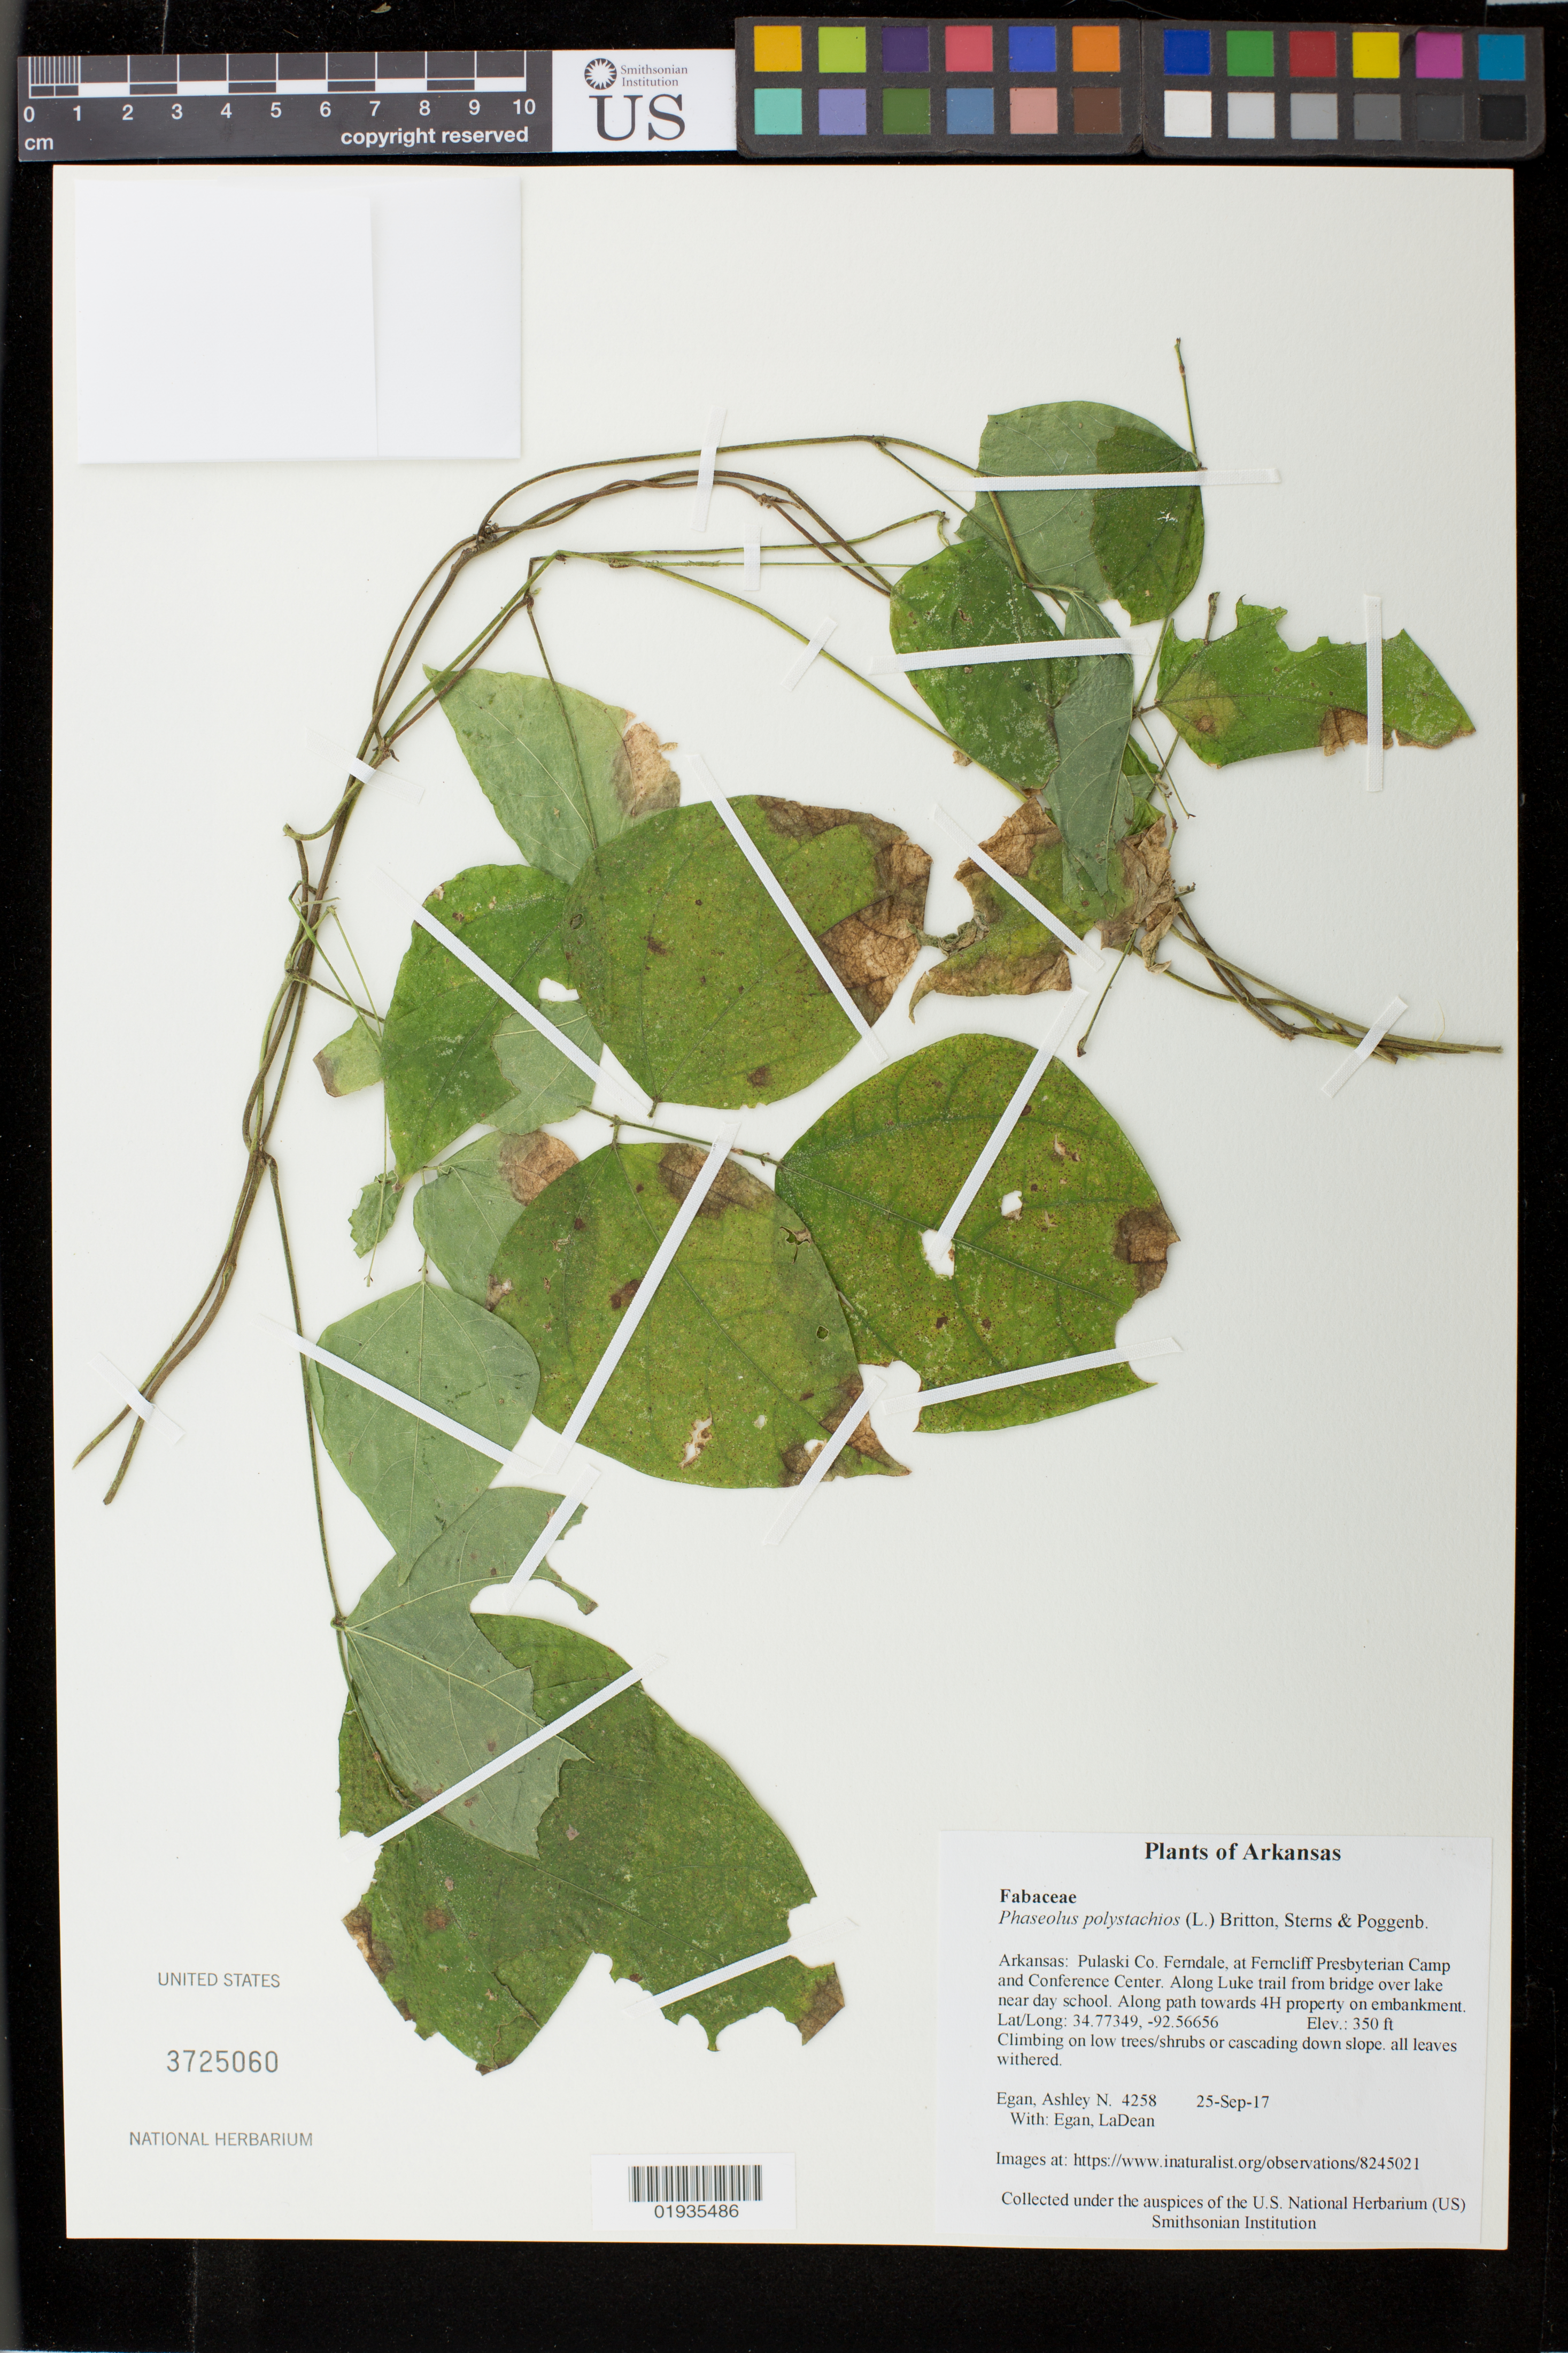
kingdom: Plantae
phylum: Tracheophyta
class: Magnoliopsida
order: Fabales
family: Fabaceae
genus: Phaseolus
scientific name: Phaseolus polystachios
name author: (L.) Britton, Stearns & Poggenb.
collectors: A. N. Egan & L. Egan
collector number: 4258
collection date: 2017-09-25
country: United States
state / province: Arkansas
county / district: Pulaski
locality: Ferndale, at Ferncliff Presbyterian Camp and Conference Center. Along Luke trail from bridge over lake near day school. Along path towards 4H property on embankment.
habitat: on low trees/shrubs or cascading down slope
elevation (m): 107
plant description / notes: Few plants along trail from bridge over creek towards 4-H property. 3-5 plants; https://www.inaturalist.org/observations/8245021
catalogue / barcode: US 3725060